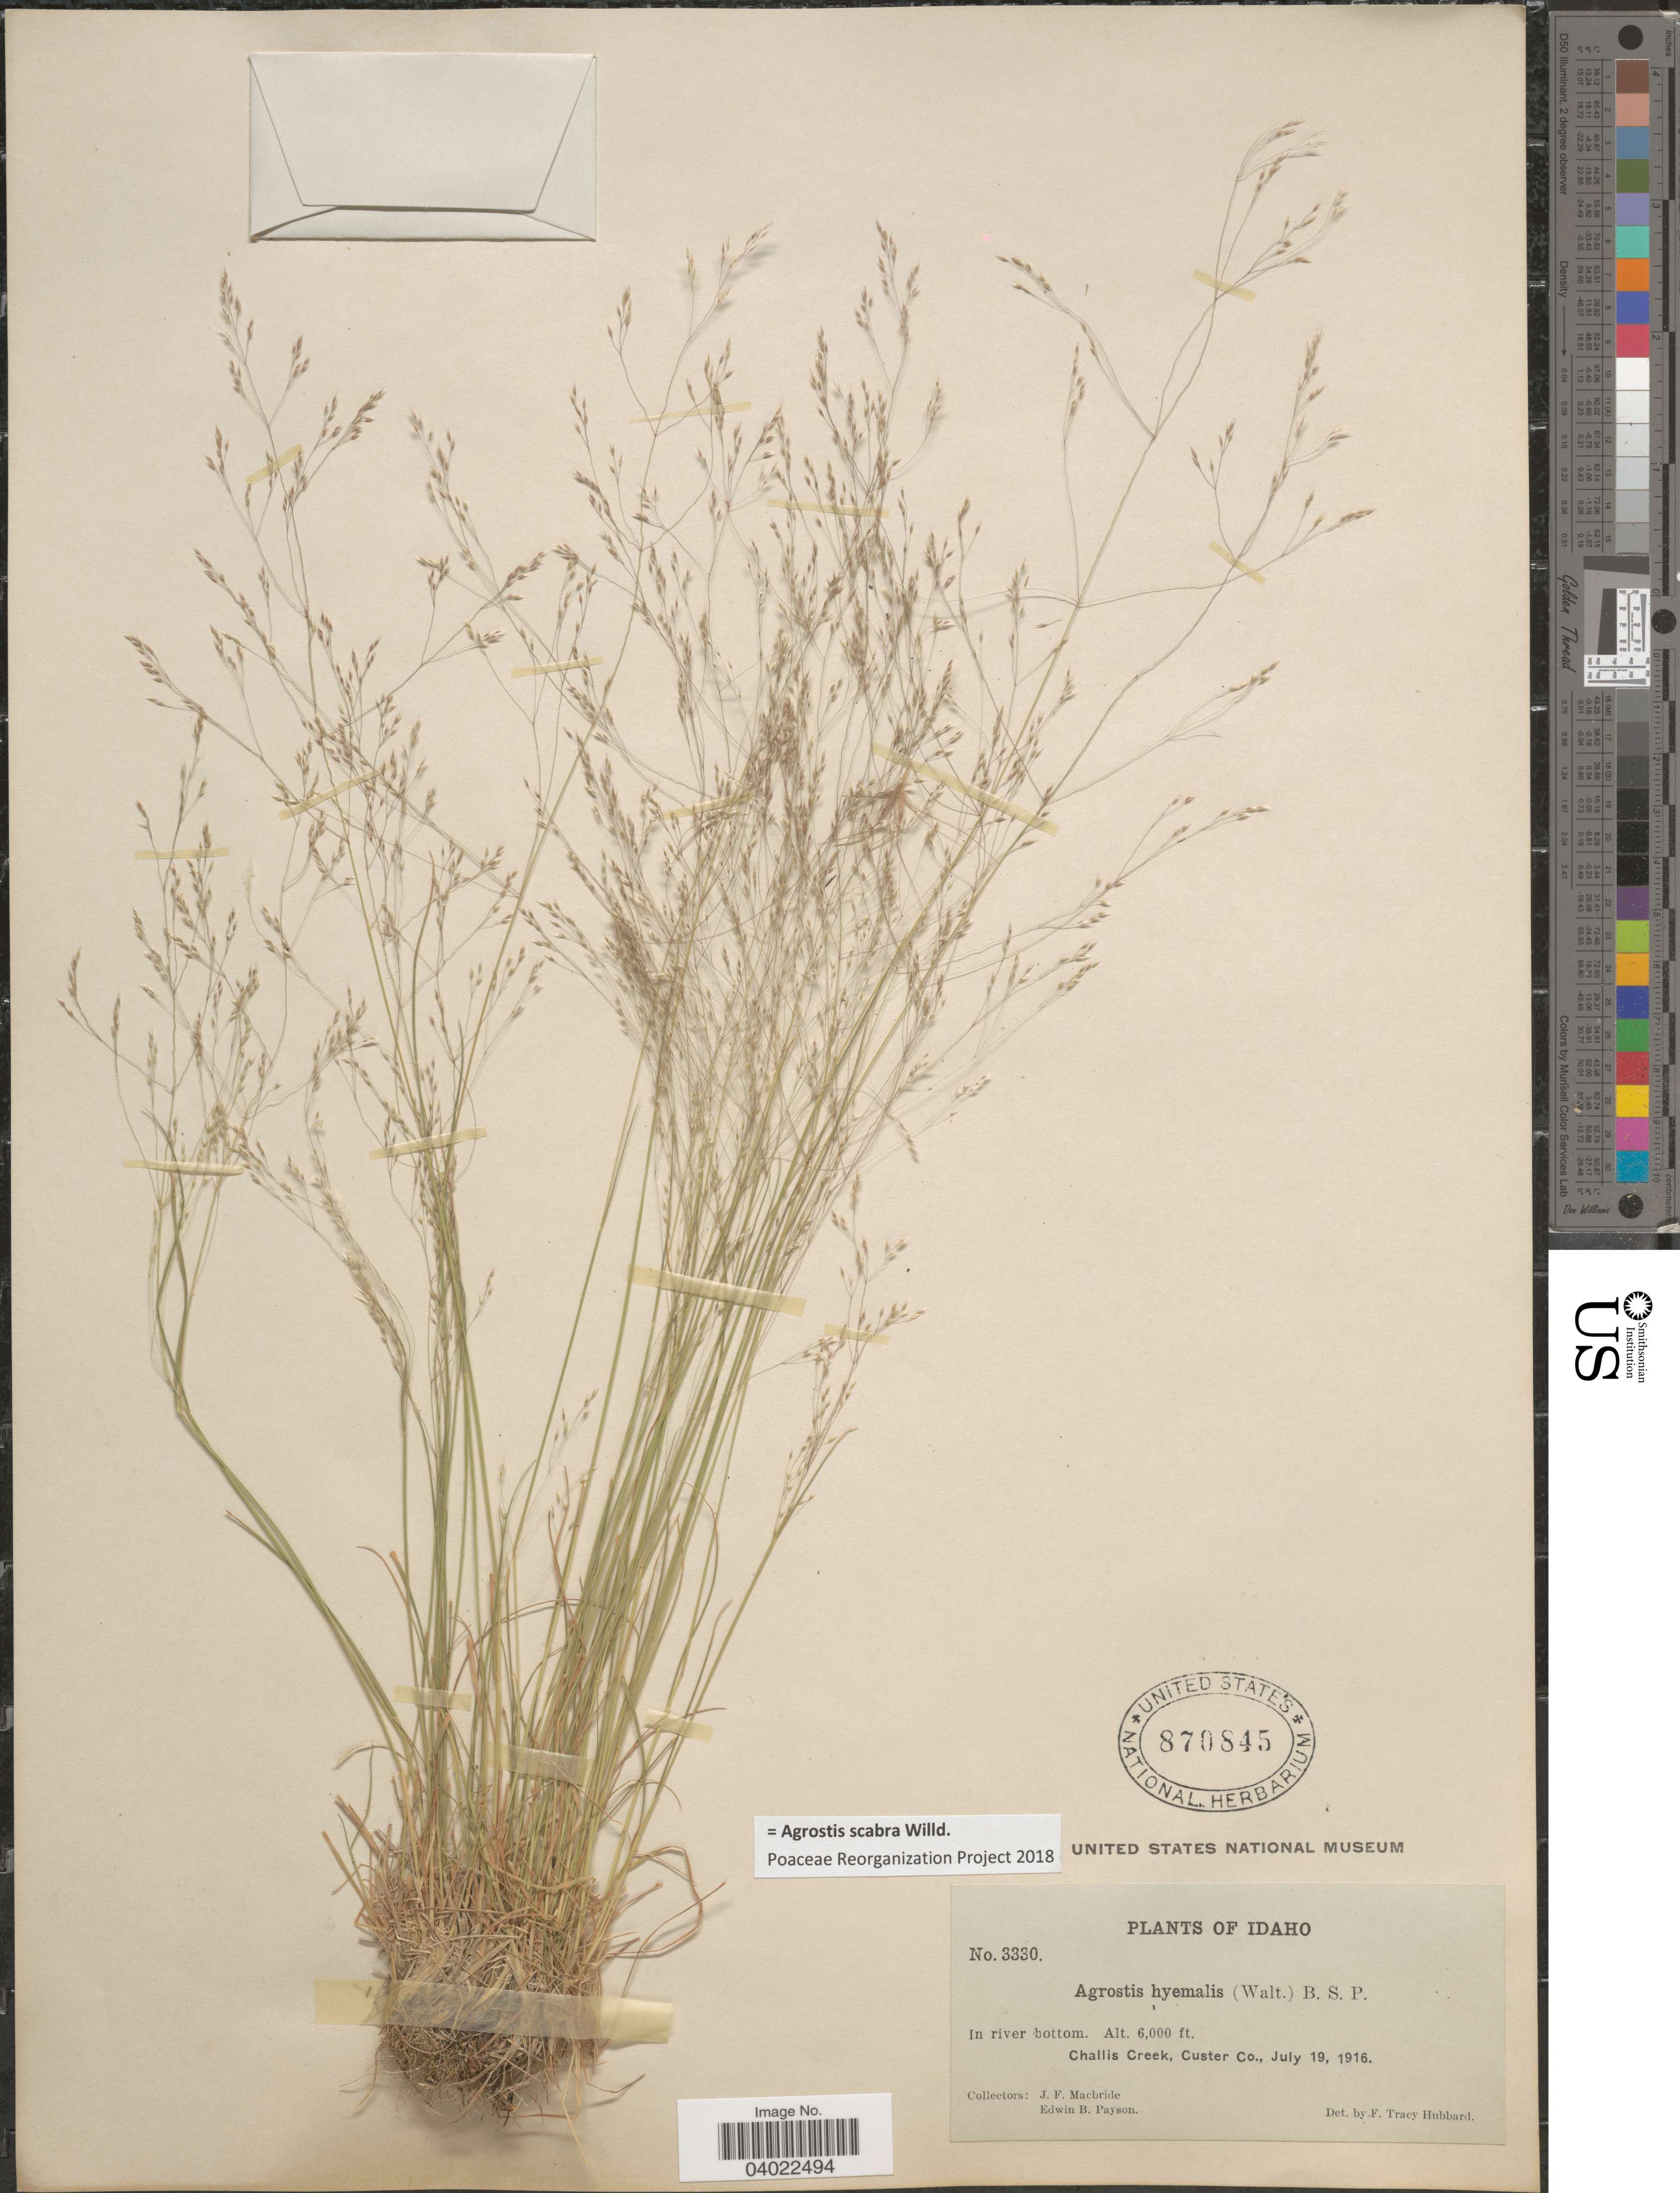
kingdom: Plantae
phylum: Tracheophyta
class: Liliopsida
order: Poales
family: Poaceae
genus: Agrostis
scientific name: Agrostis scabra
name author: Willd.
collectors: J. F. Macbride & E. B. Payson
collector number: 3330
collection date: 1916-07-19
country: United States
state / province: Idaho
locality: Challis Creek, Custer Co.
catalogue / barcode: US 870845